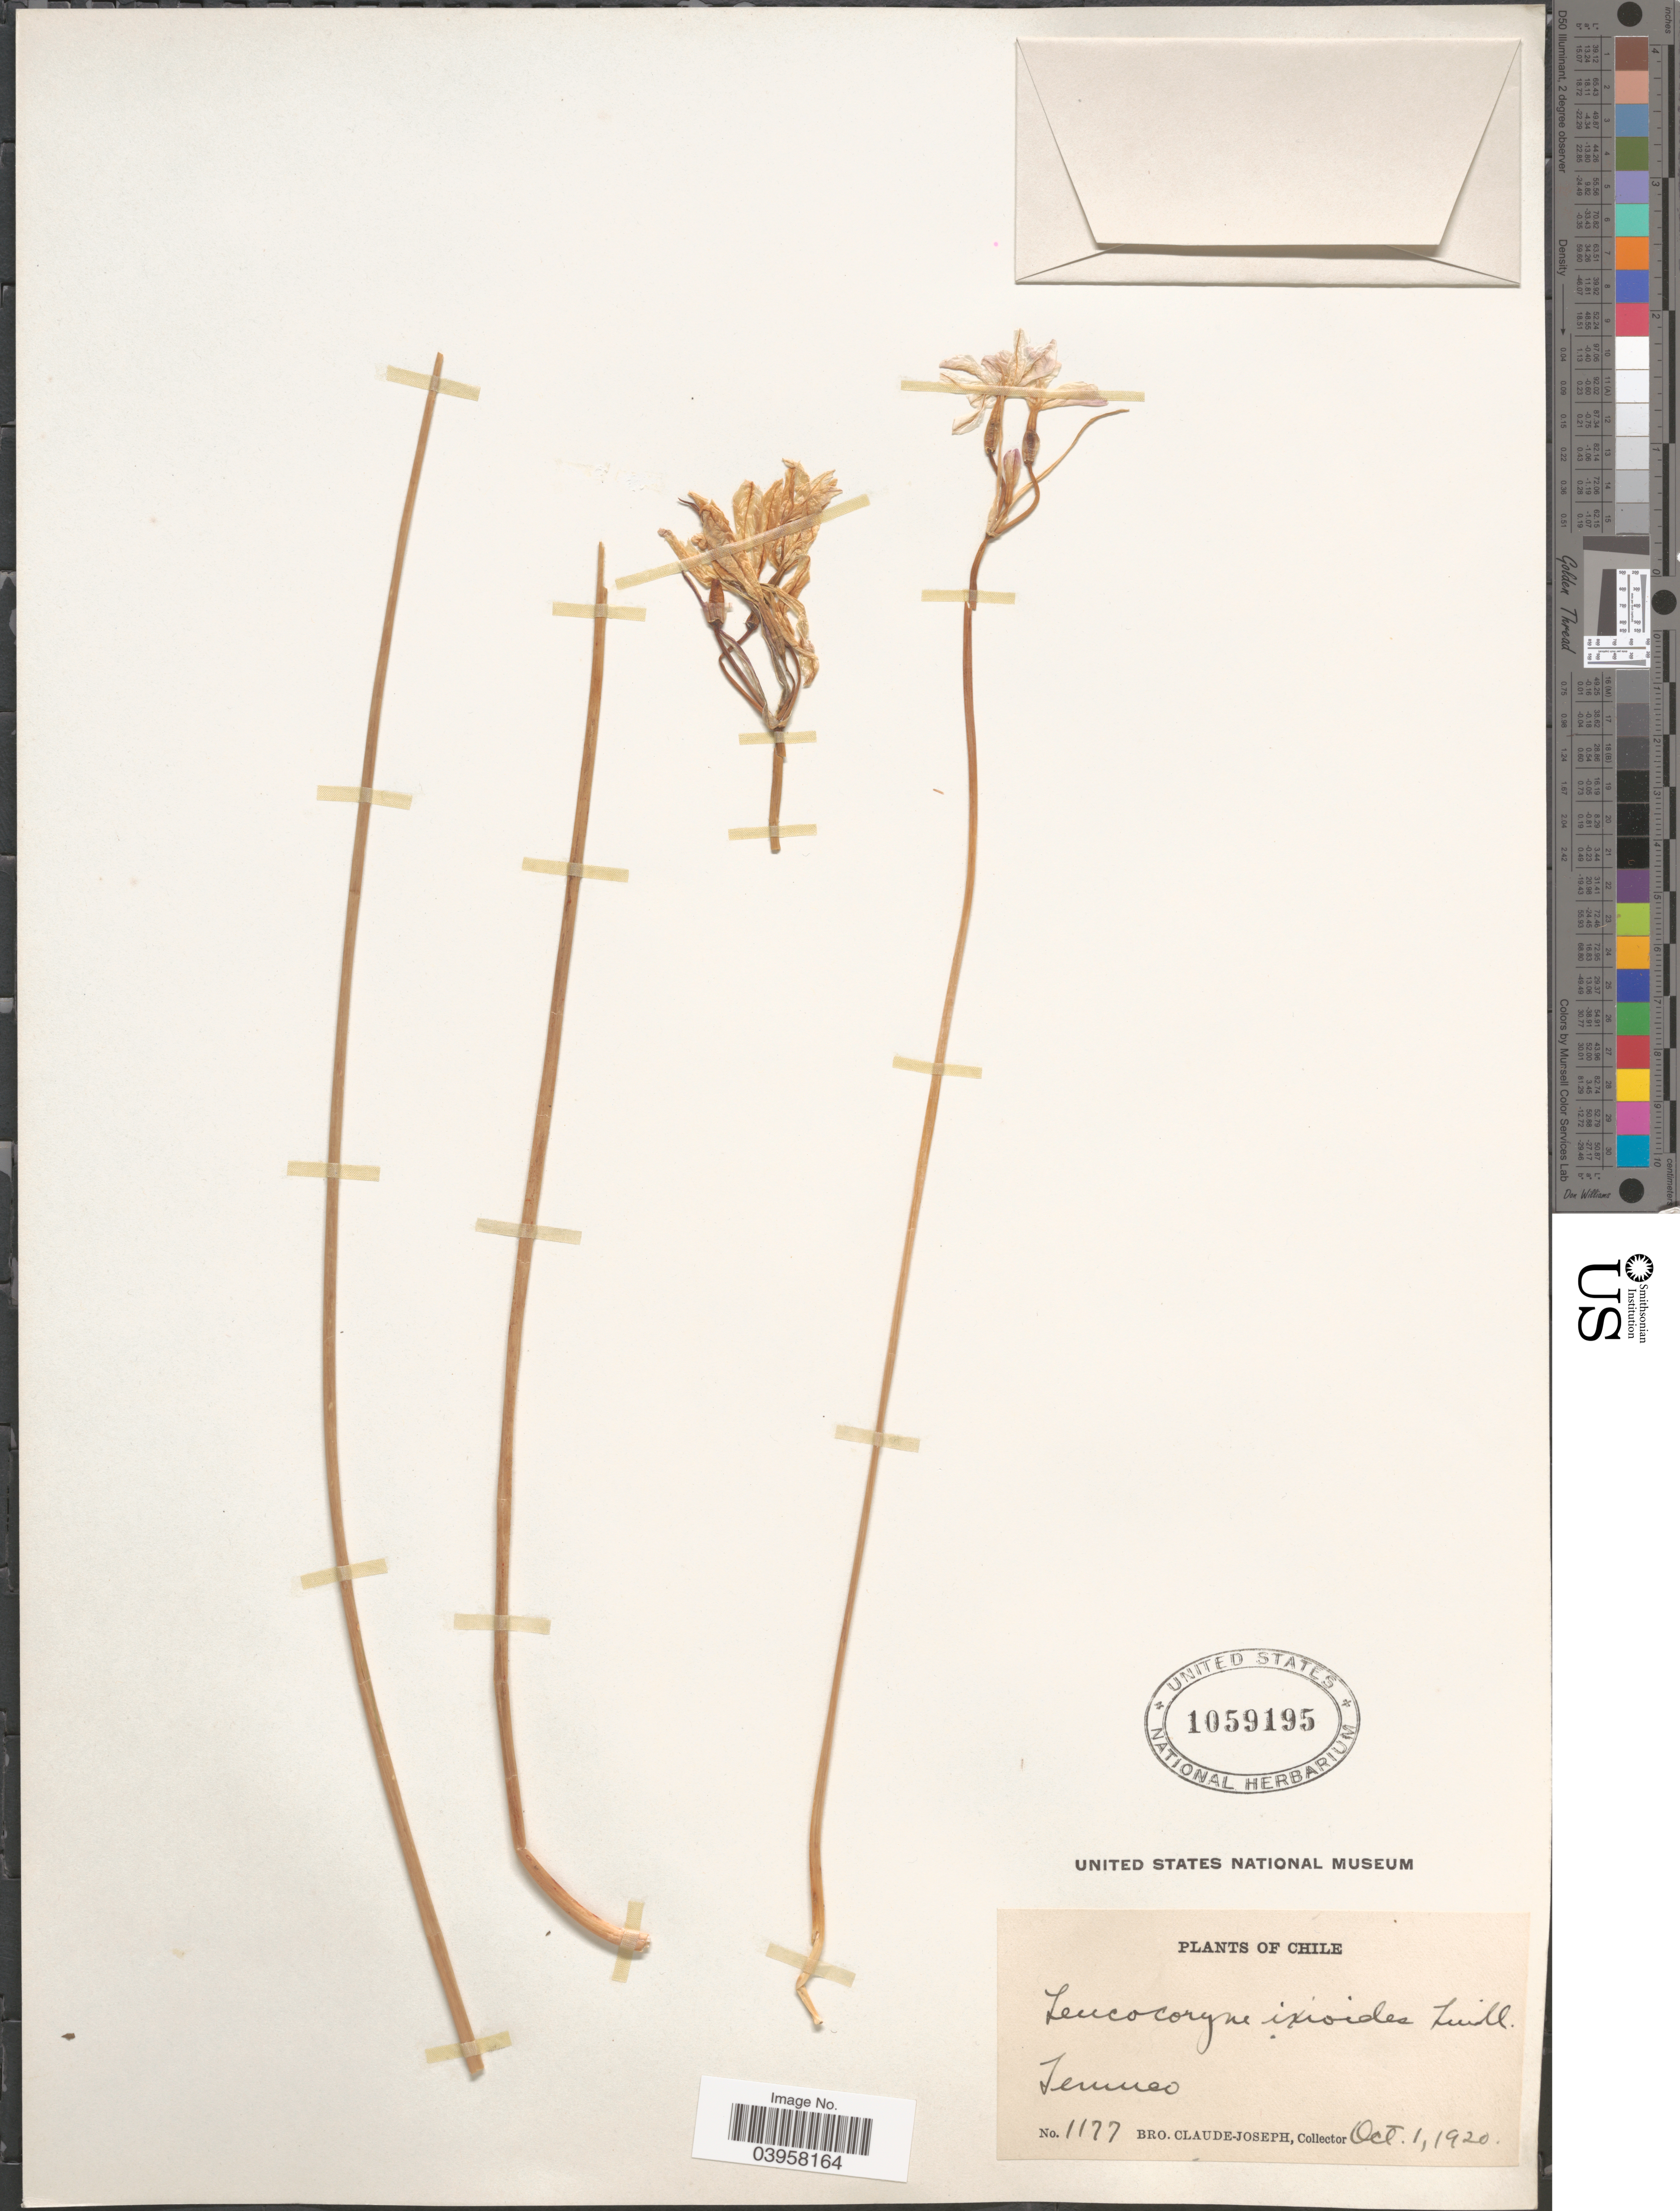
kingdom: Plantae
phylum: Tracheophyta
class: Liliopsida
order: Asparagales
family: Amaryllidaceae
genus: Leucocoryne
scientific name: Leucocoryne ixioides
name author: Lindl.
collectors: Bro. Claude-Joseph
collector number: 1177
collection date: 1920-10-01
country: Chile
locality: Temuco.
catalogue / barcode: US 1059195